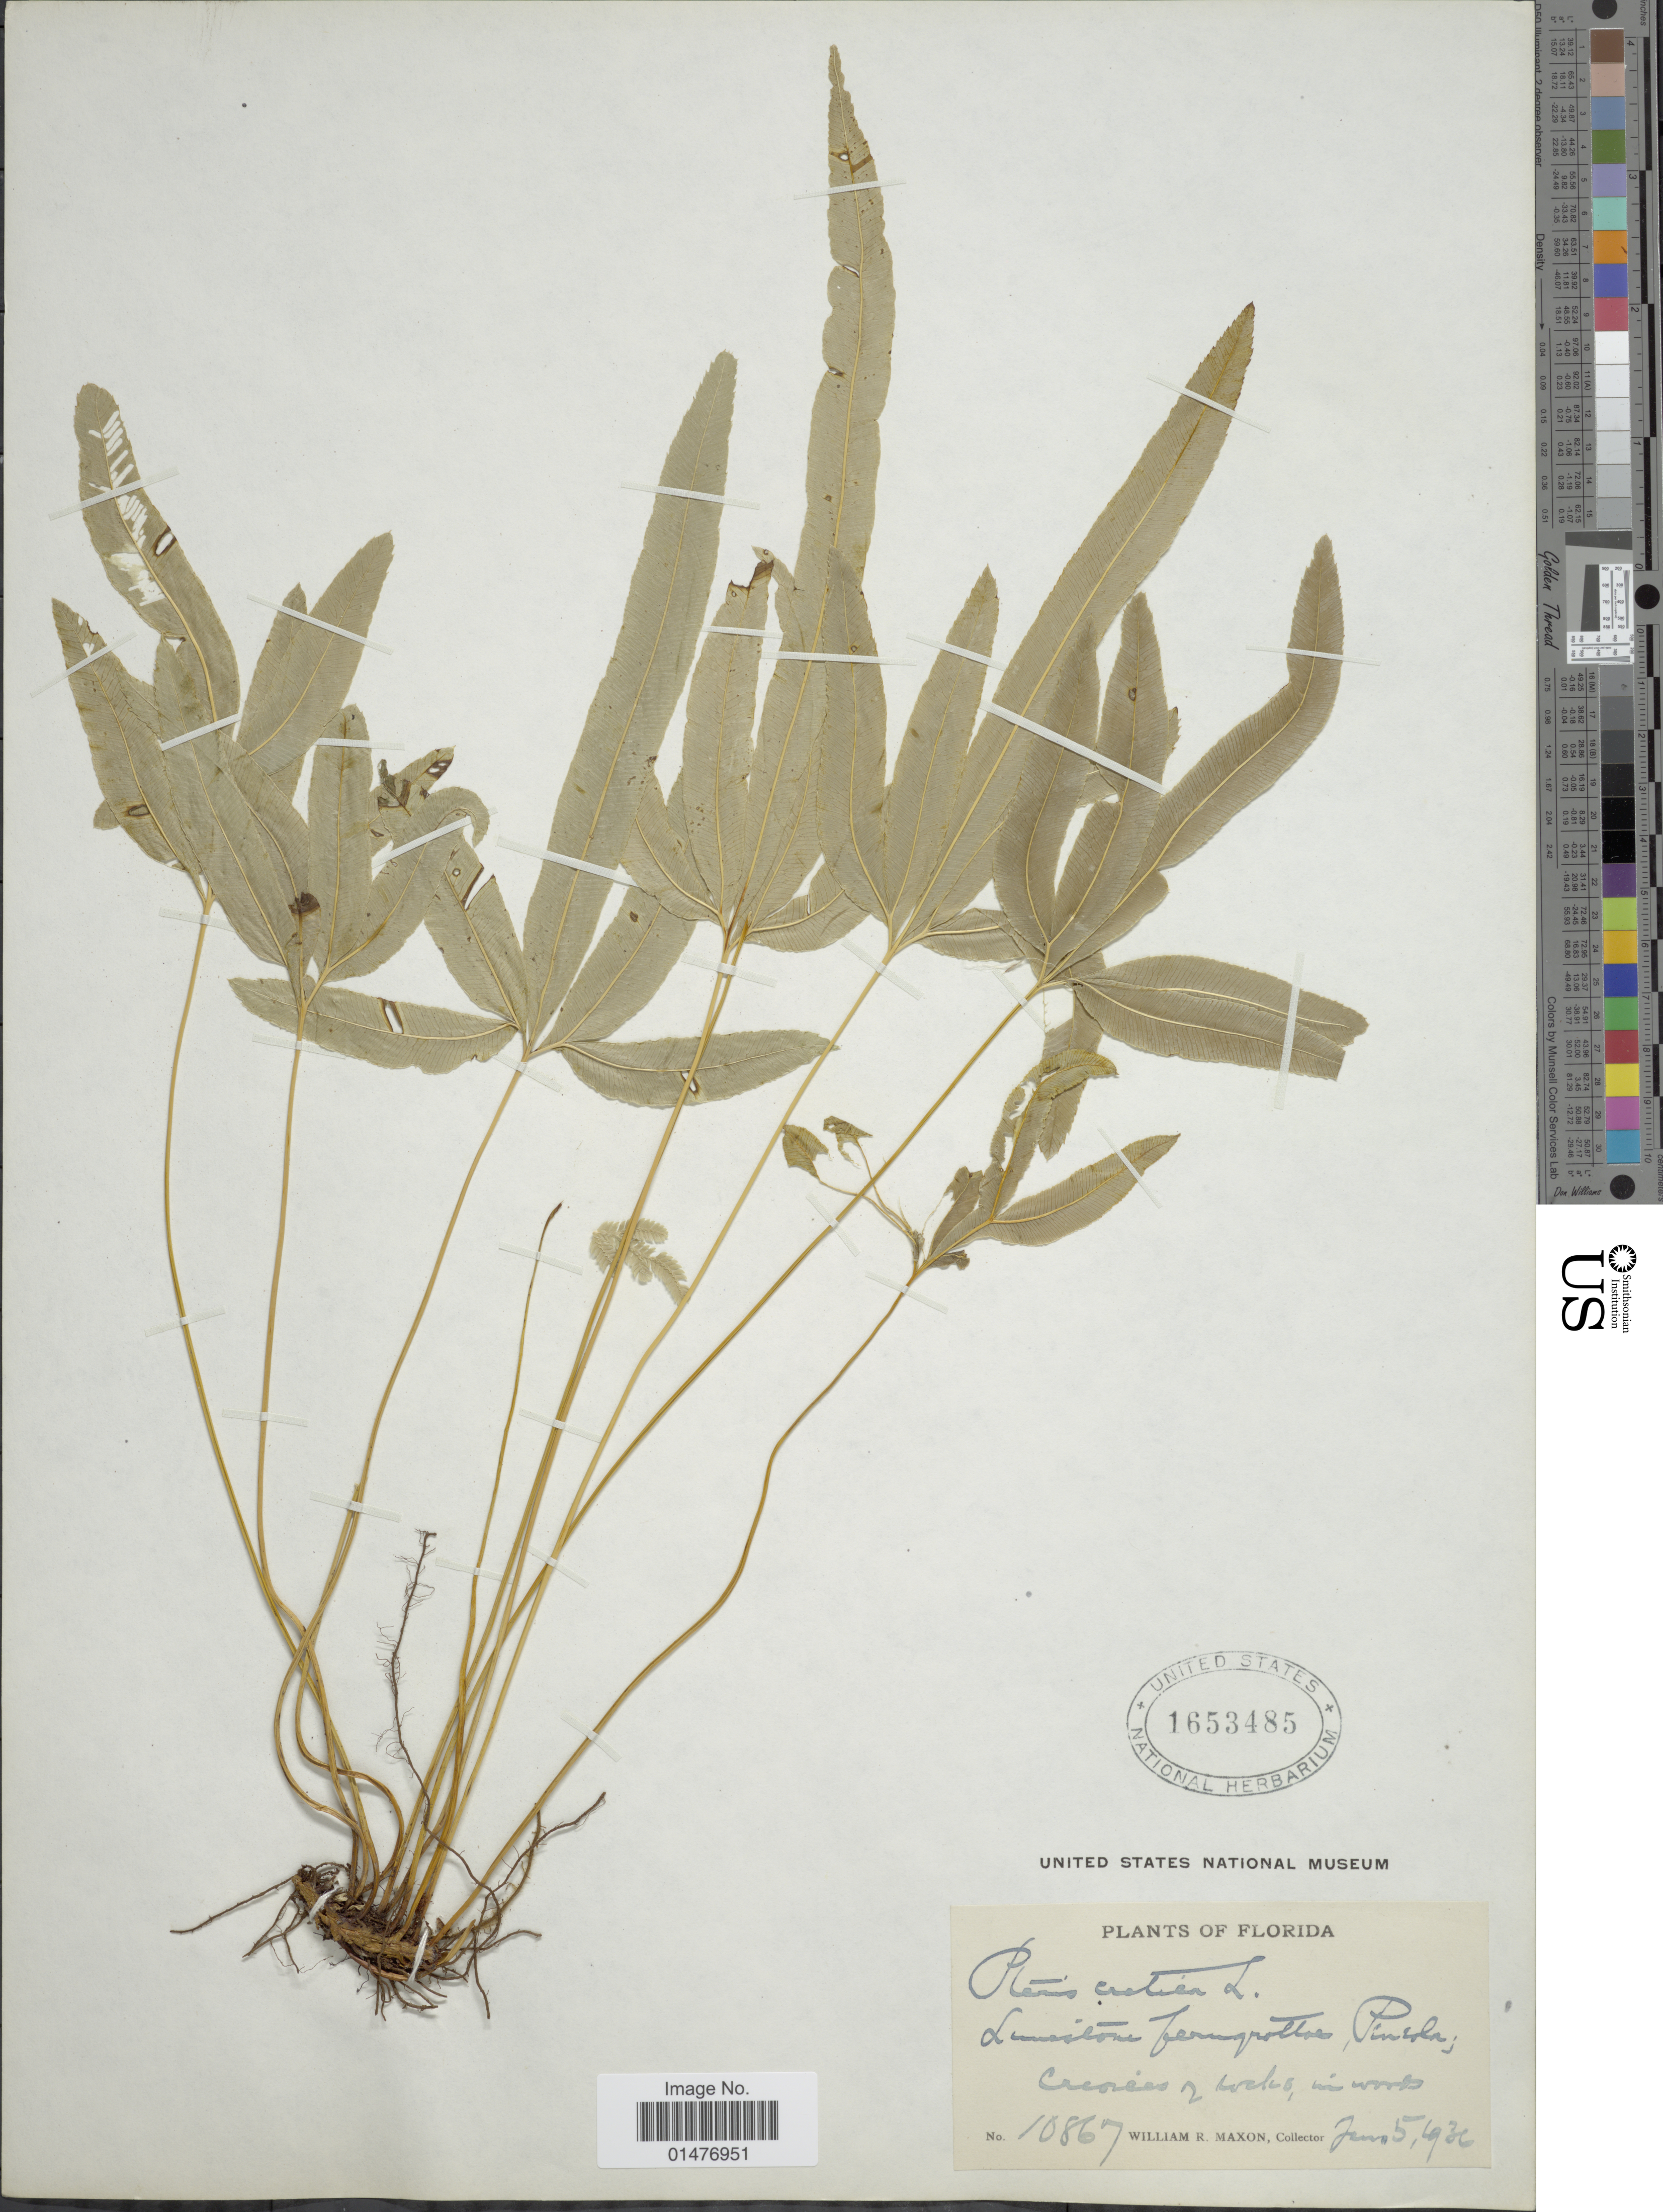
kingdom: Plantae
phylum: Tracheophyta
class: Polypodiopsida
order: Polypodiales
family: Pteridaceae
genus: Pteris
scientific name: Pteris cretica var. cretica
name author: L.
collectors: W. R. Maxon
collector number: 10867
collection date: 1936-01-05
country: United States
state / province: Florida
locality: Pineola.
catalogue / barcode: US 1653485